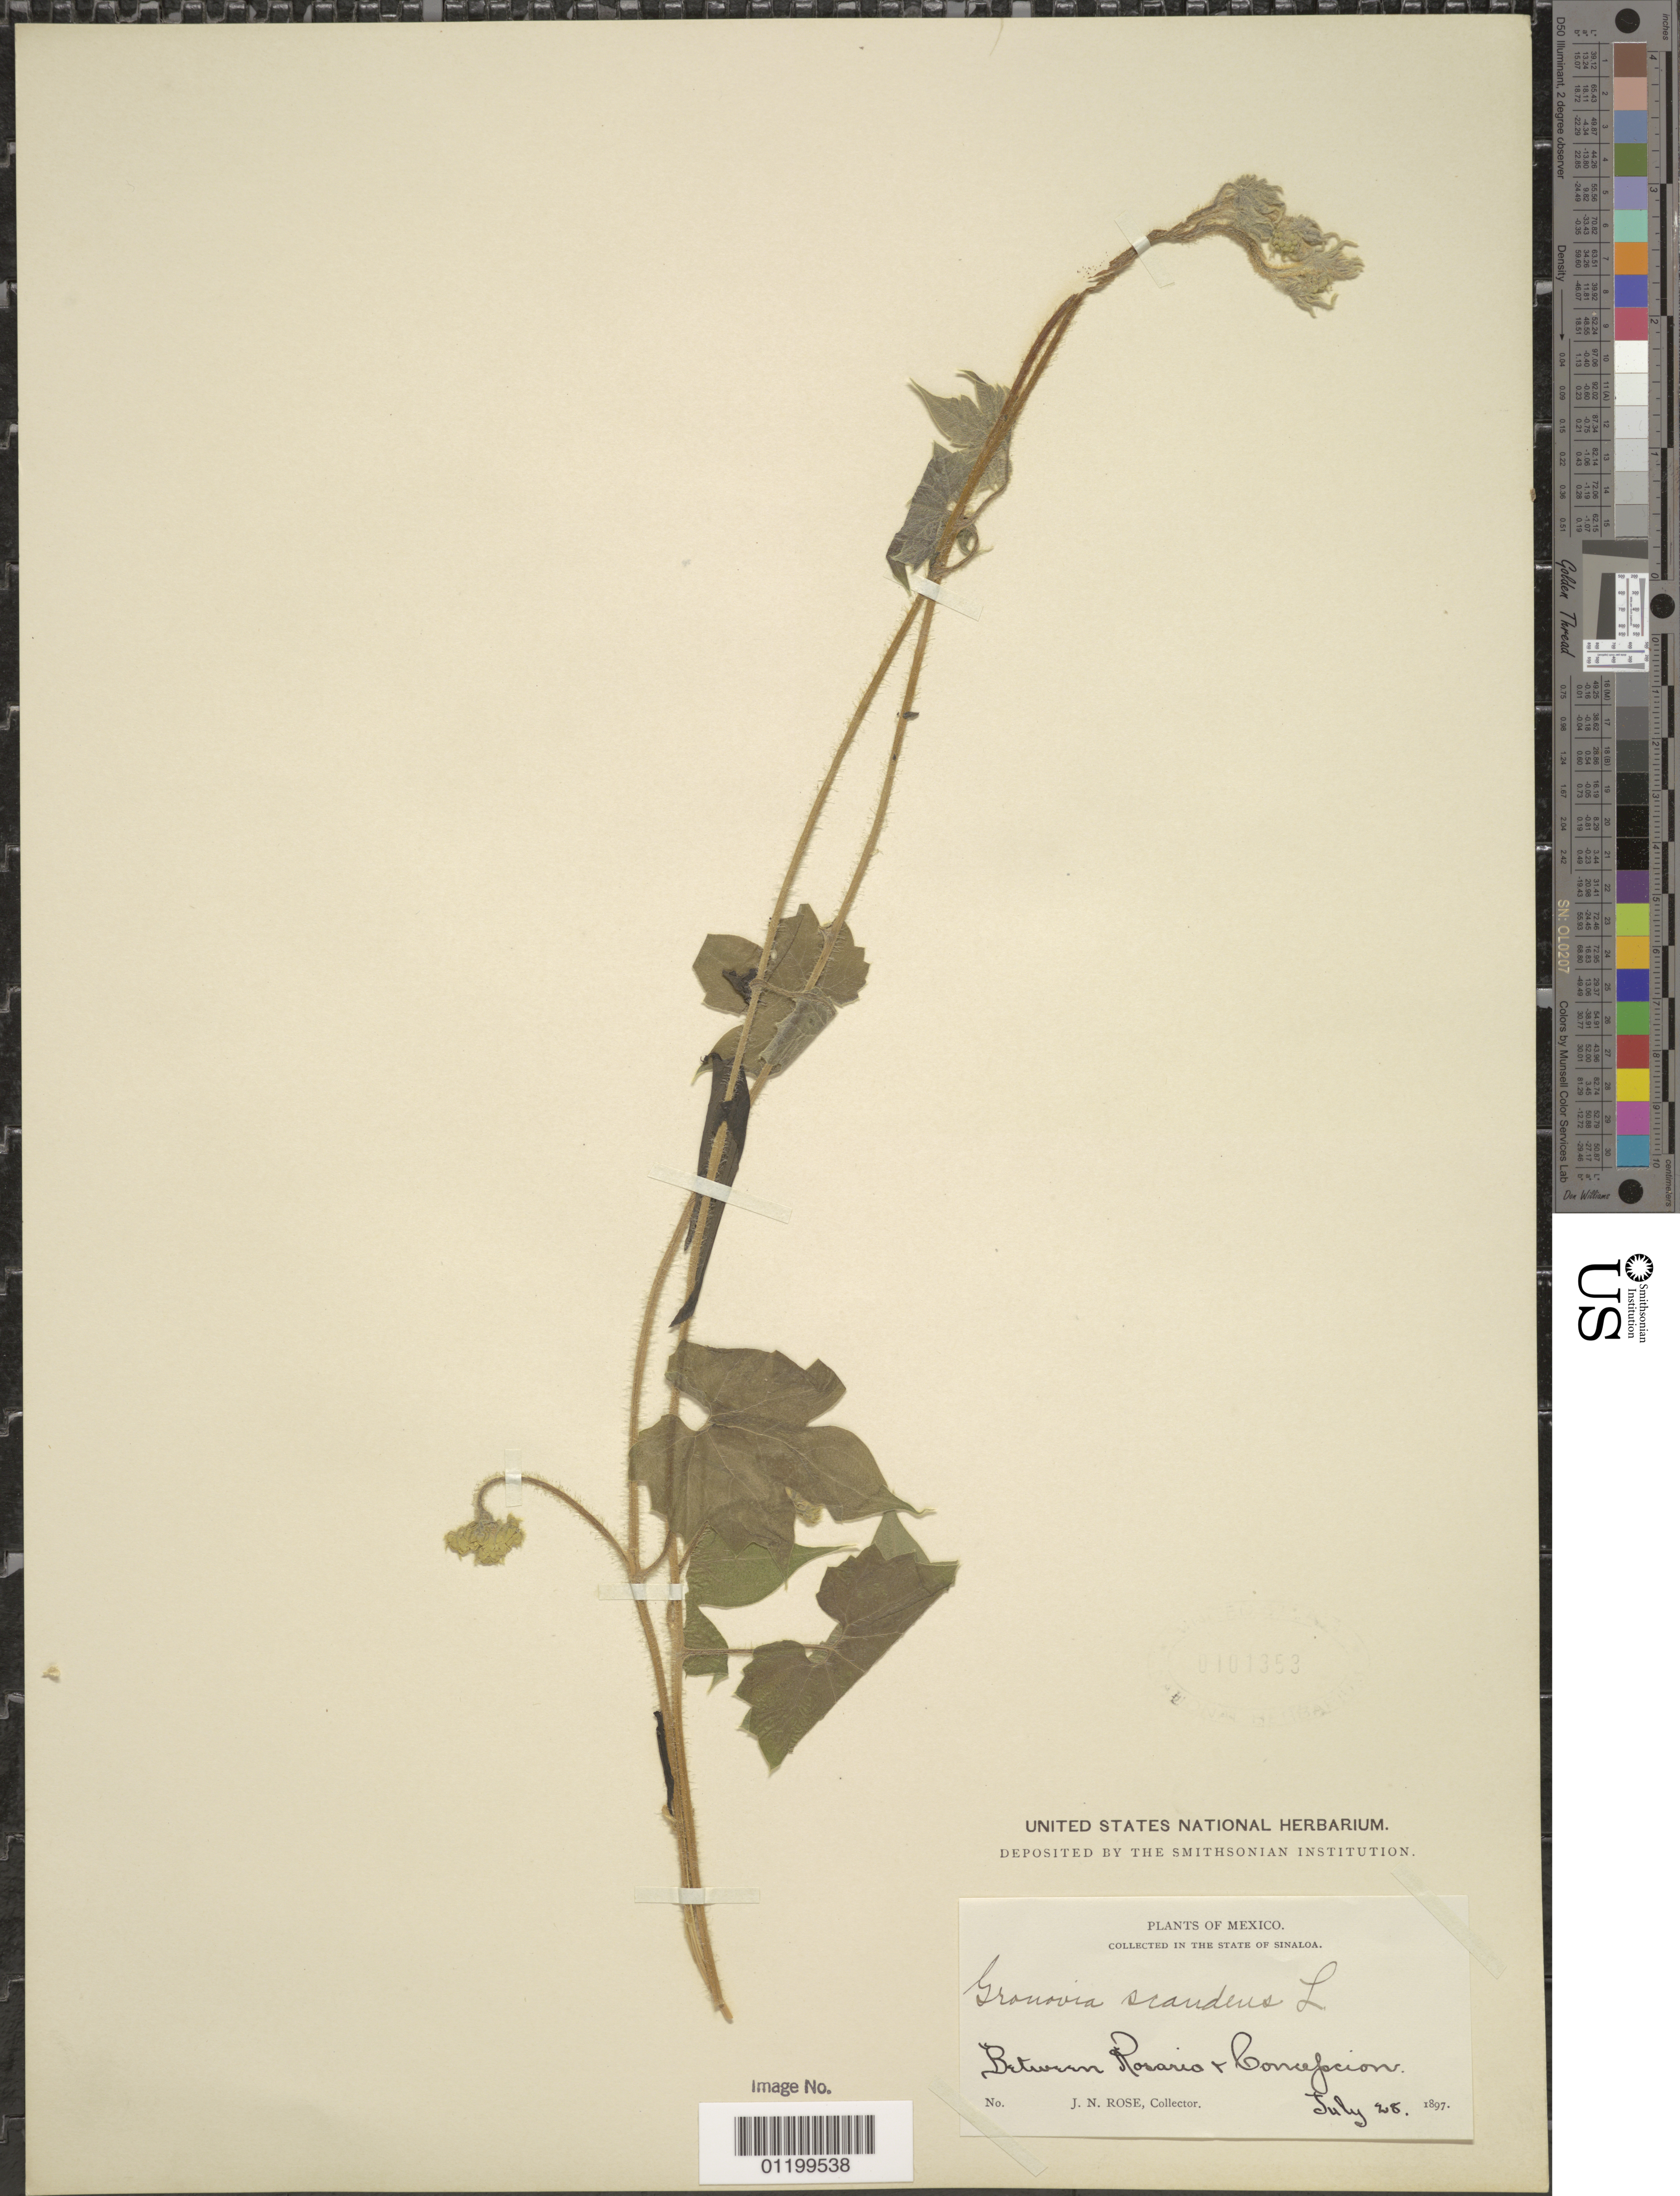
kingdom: Plantae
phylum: Tracheophyta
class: Magnoliopsida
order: Cornales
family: Loasaceae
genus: Gronovia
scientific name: Gronovia scandens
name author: L.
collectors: J. N. Rose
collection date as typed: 28 Jul 1897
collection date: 1897-07-28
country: Mexico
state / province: Sinaloa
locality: Between Rosario & Concepción.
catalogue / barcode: US 101353